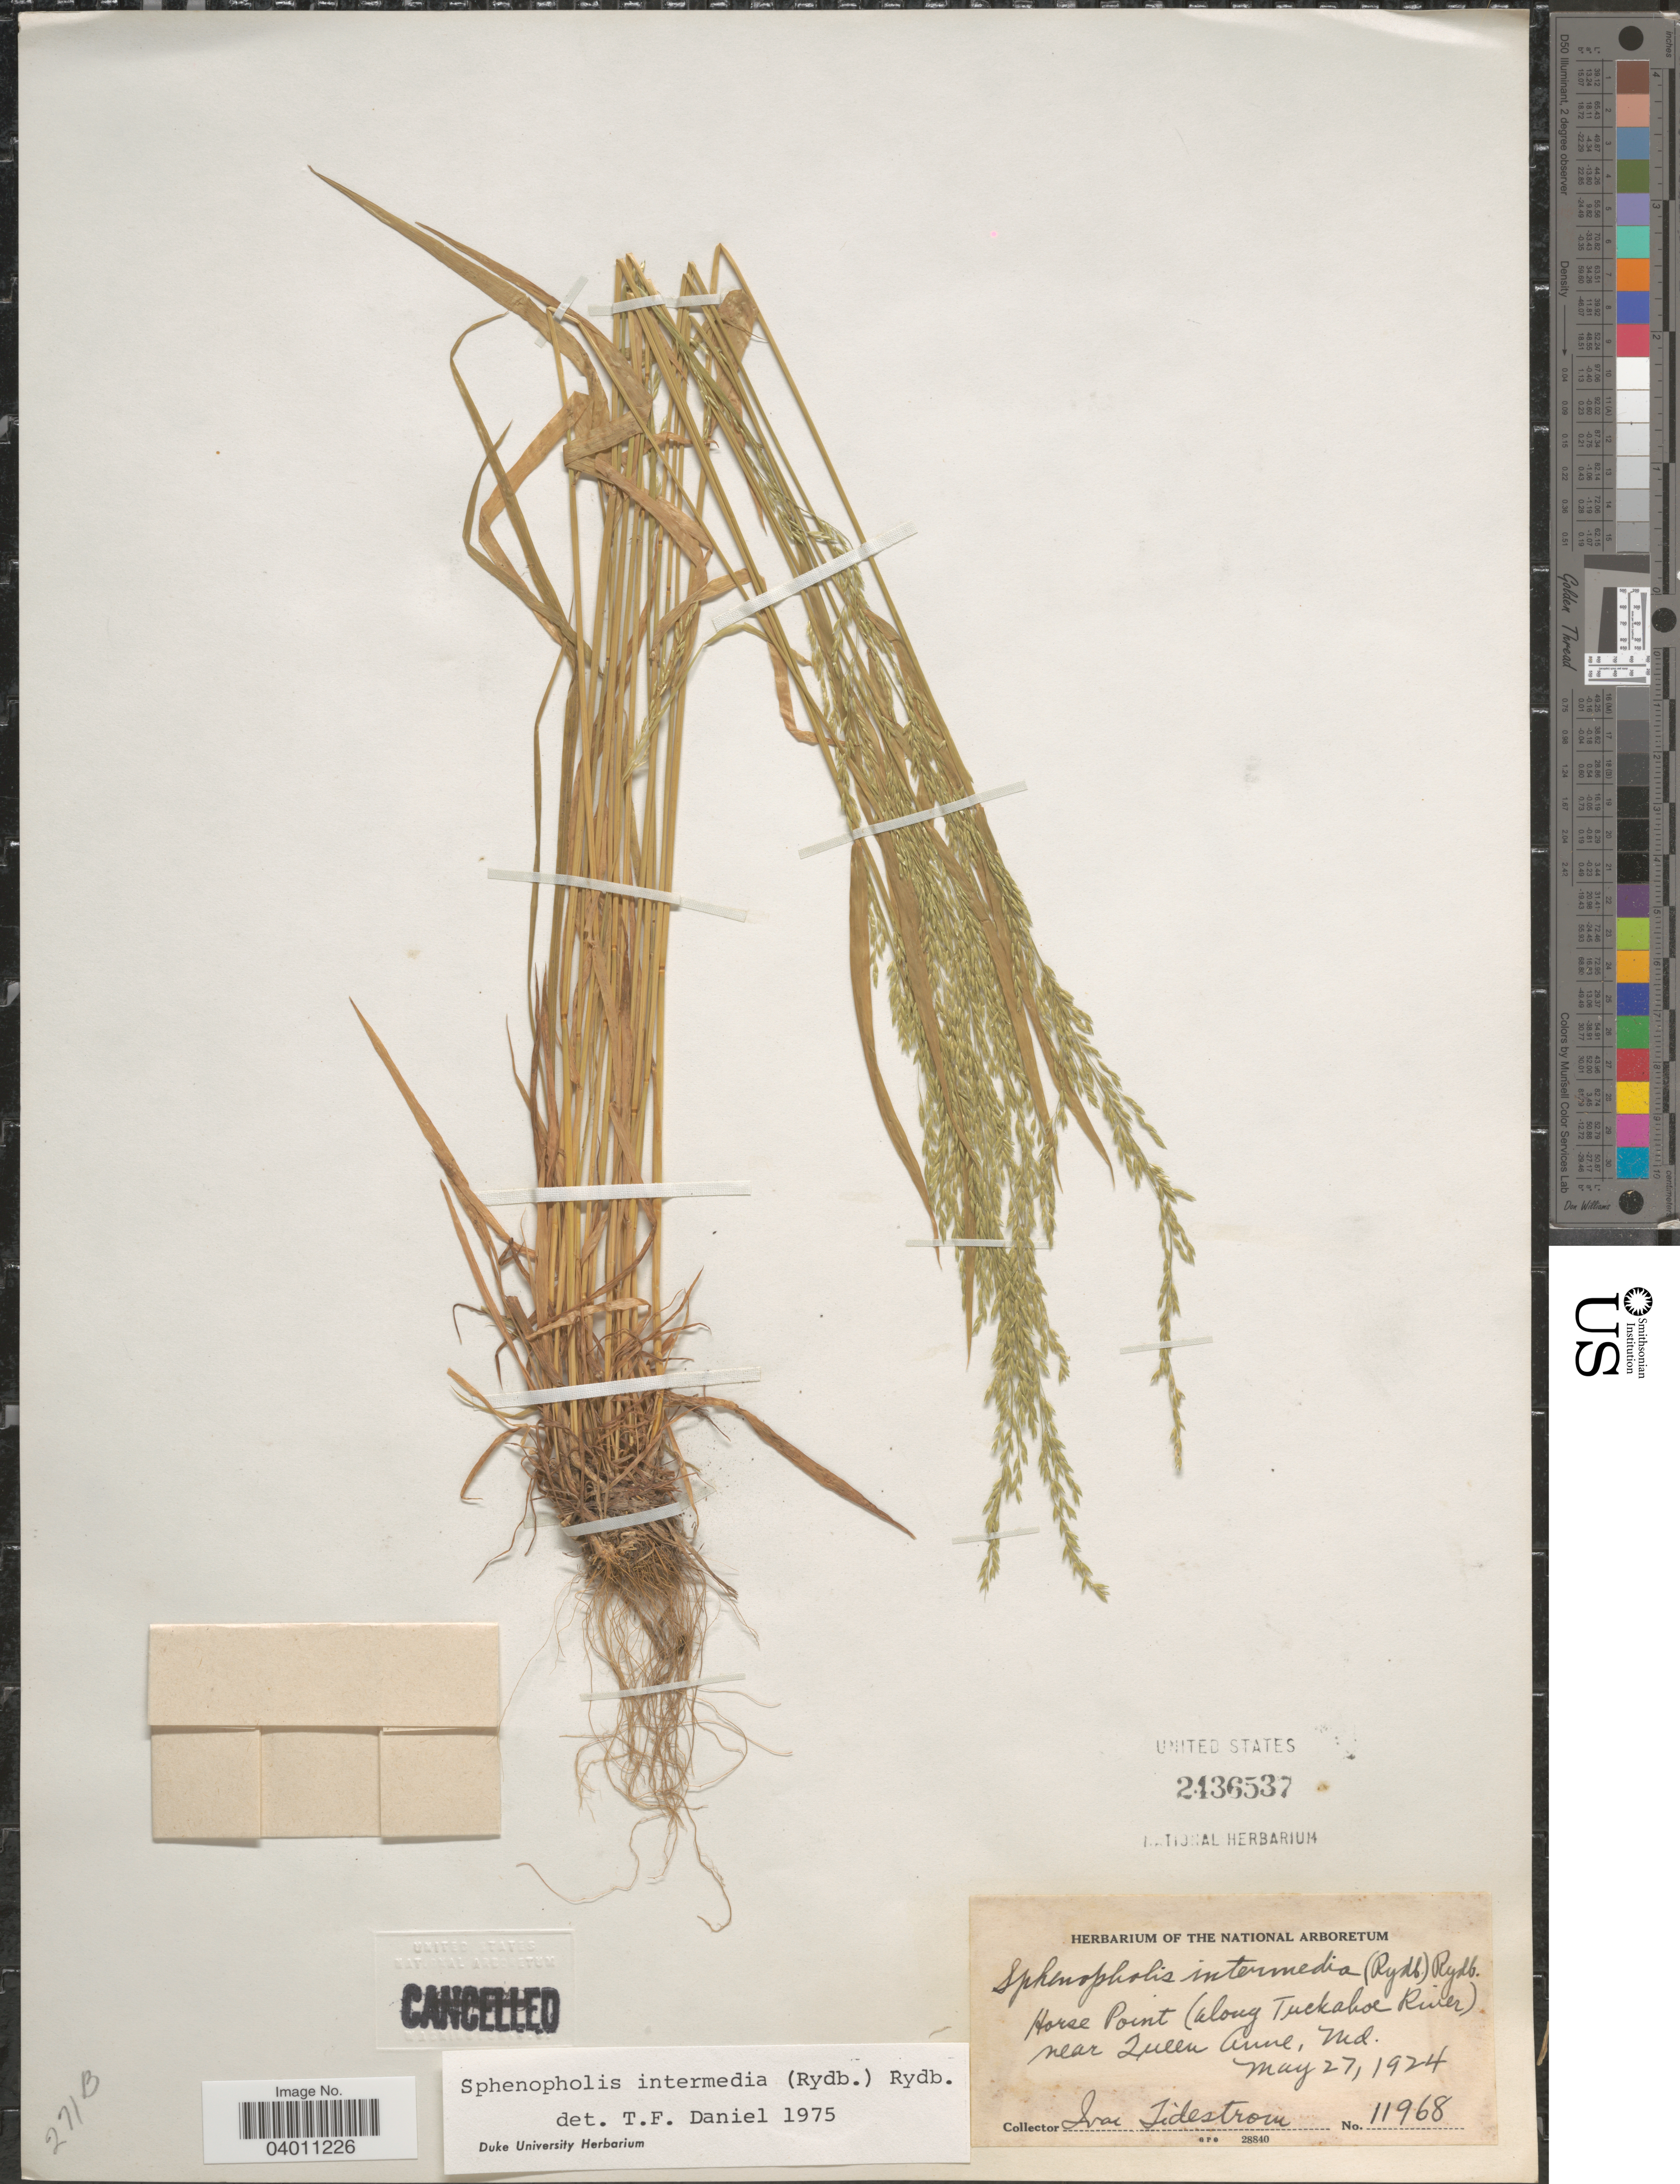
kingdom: Plantae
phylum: Tracheophyta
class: Liliopsida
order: Poales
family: Poaceae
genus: Sphenopholis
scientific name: Sphenopholis intermedia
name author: (Rydb.) Rydb.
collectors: I. F. Tidestrom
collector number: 11968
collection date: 1924-05-27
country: United States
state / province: Maryland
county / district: Queen Anne's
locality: Horse Point (along Tuckahoe River) near Queen Anne.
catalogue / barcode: US 2436537